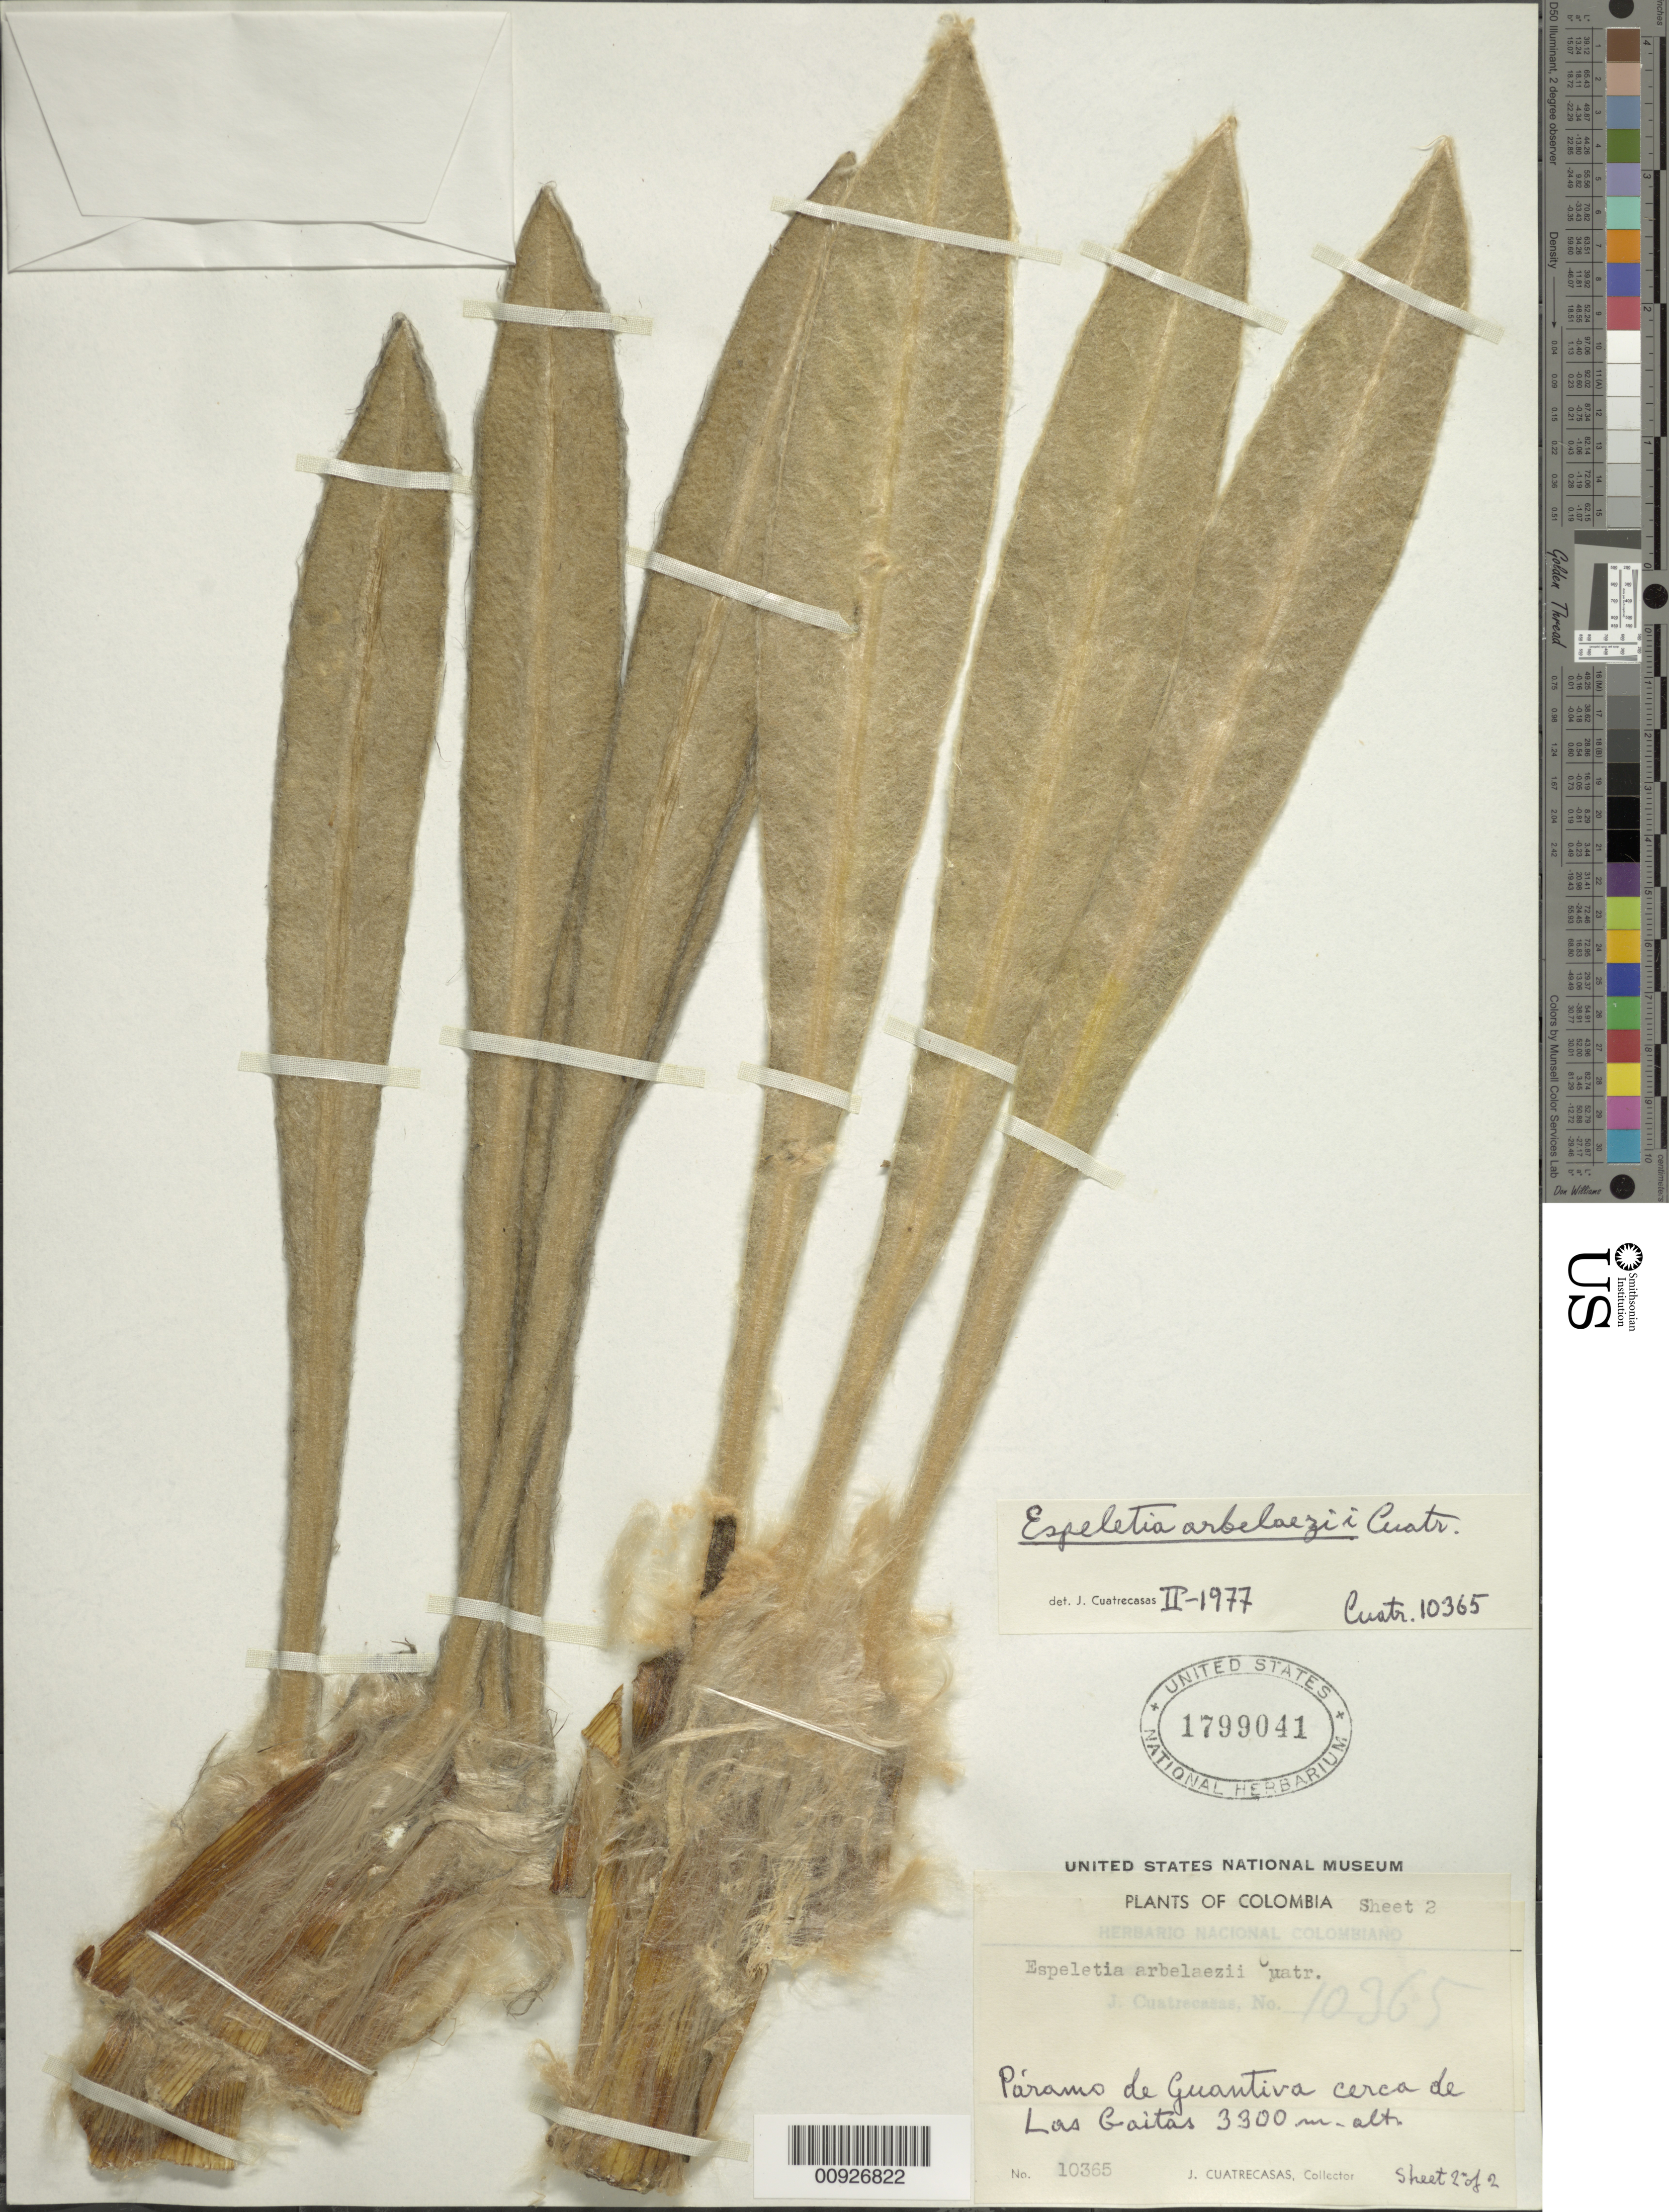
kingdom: Plantae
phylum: Tracheophyta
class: Magnoliopsida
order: Asterales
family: Asteraceae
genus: Espeletia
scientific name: Espeletia arbelaezii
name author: Cuatrec.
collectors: J. Cuatrecasas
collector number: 10365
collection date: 1940-08-03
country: Colombia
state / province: Boyacá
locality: P. de Guántiva. Páramo de Guantiva, cerca de las Gaitas.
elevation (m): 3300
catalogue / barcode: US 1799041